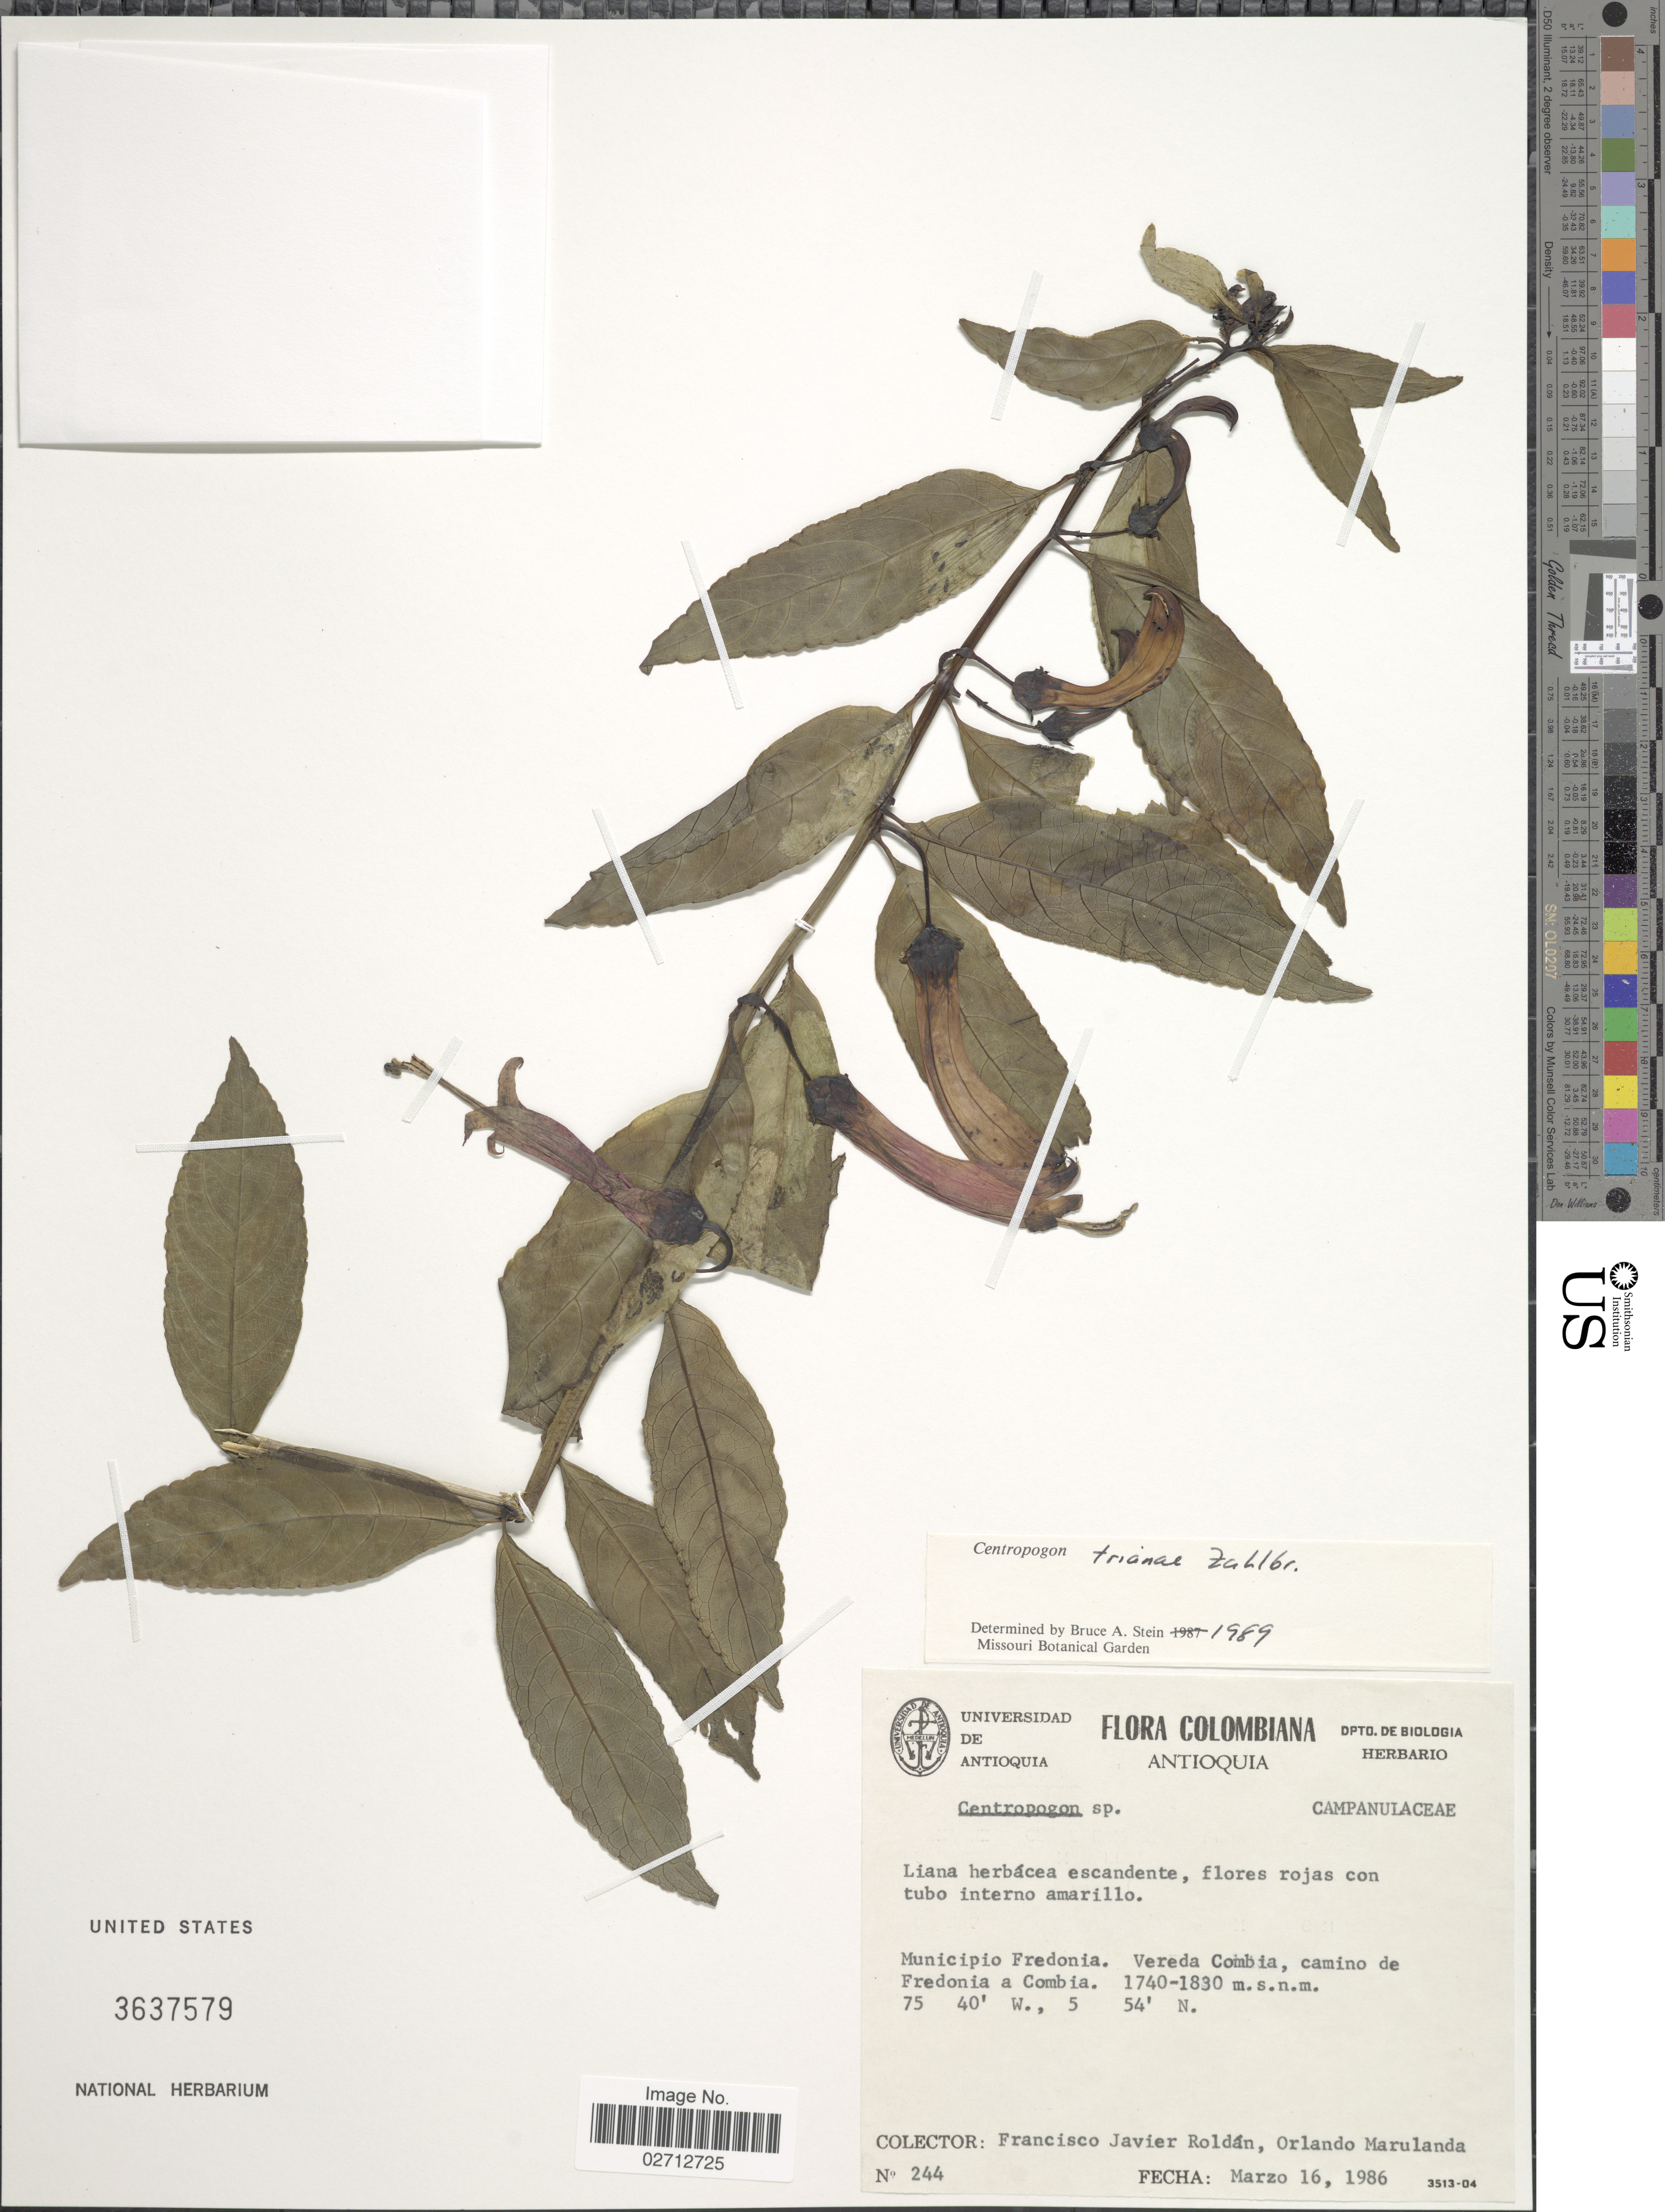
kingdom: Plantae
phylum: Tracheophyta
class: Magnoliopsida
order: Asterales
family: Campanulaceae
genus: Centropogon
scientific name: Centropogon trianae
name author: Zahlbr.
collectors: F. J. Roldán & O. Marulanda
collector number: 244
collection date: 1986-03-16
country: Colombia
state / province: Antioquia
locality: Municipio Fredonia. Vereda Combia, camino de Fredonia a Combia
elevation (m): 1740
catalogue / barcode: US 3637579